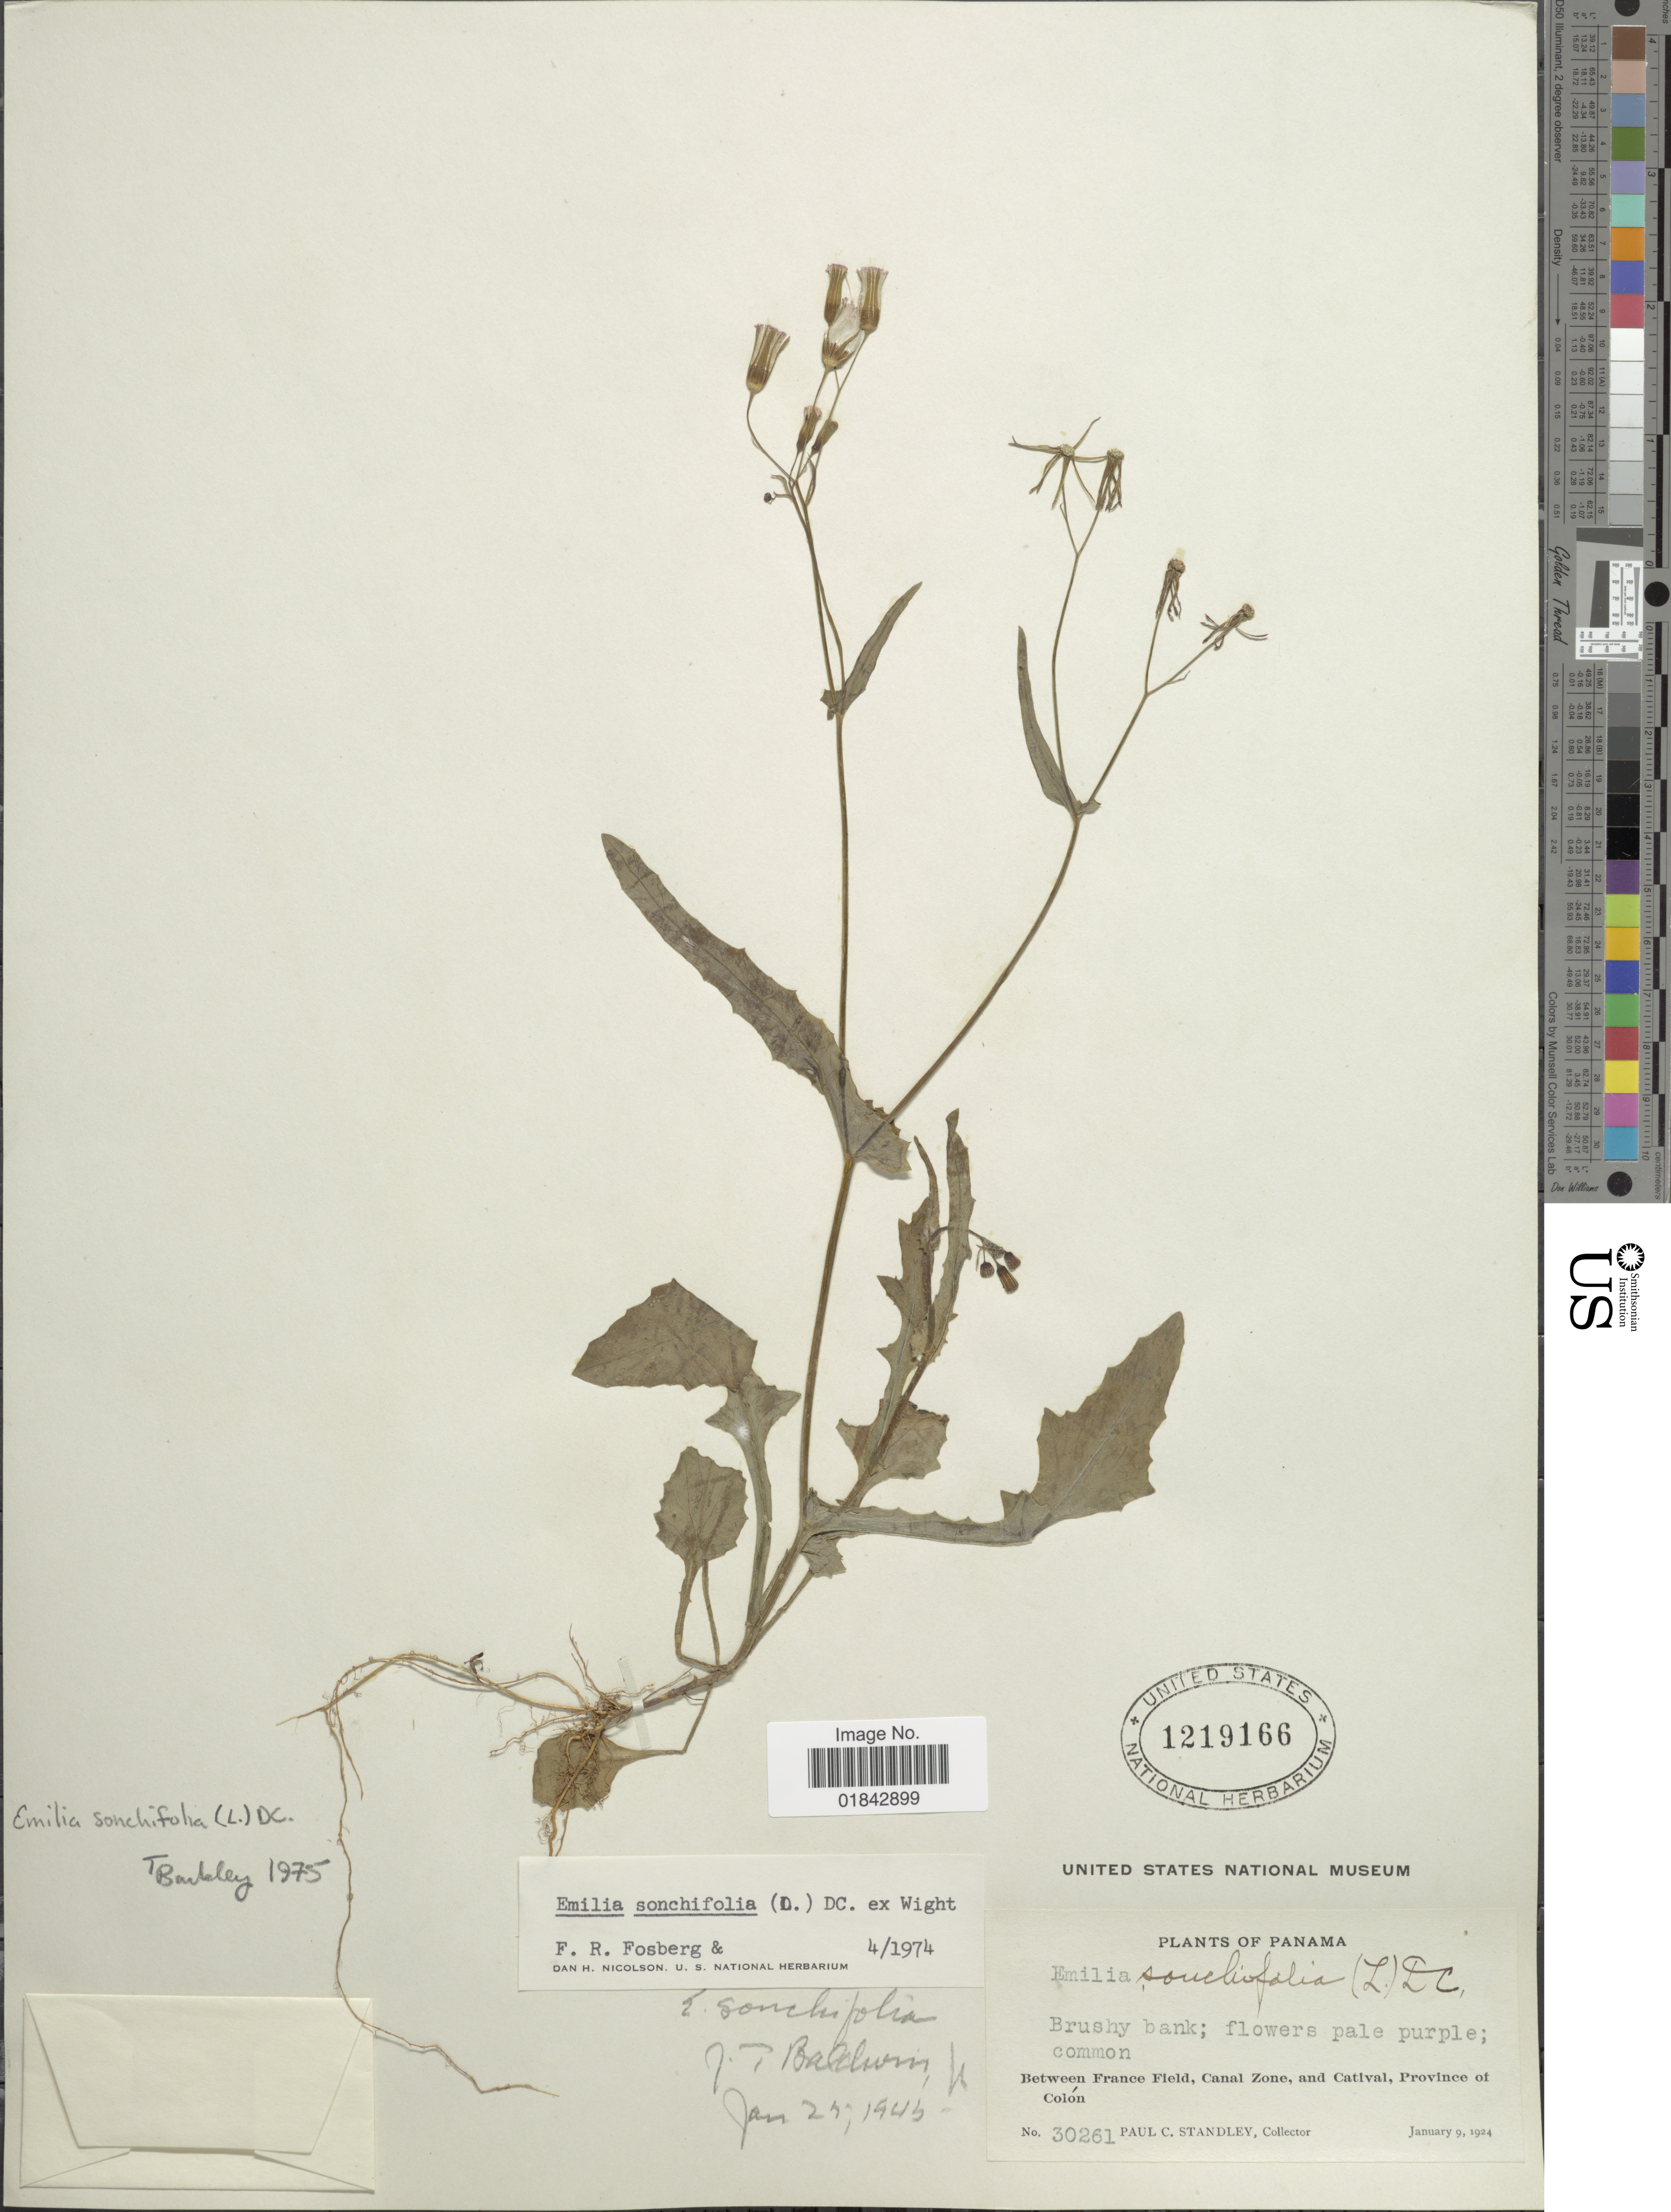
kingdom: Plantae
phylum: Tracheophyta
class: Magnoliopsida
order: Asterales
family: Asteraceae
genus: Emilia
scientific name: Emilia sonchifolia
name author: (L.) DC.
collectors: P. C. Standley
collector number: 30261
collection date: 1924-01-09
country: Panama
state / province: Colón / Panamá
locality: Between France Field, Canal Zone, and Catival, Province of Colón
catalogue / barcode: US 1219166